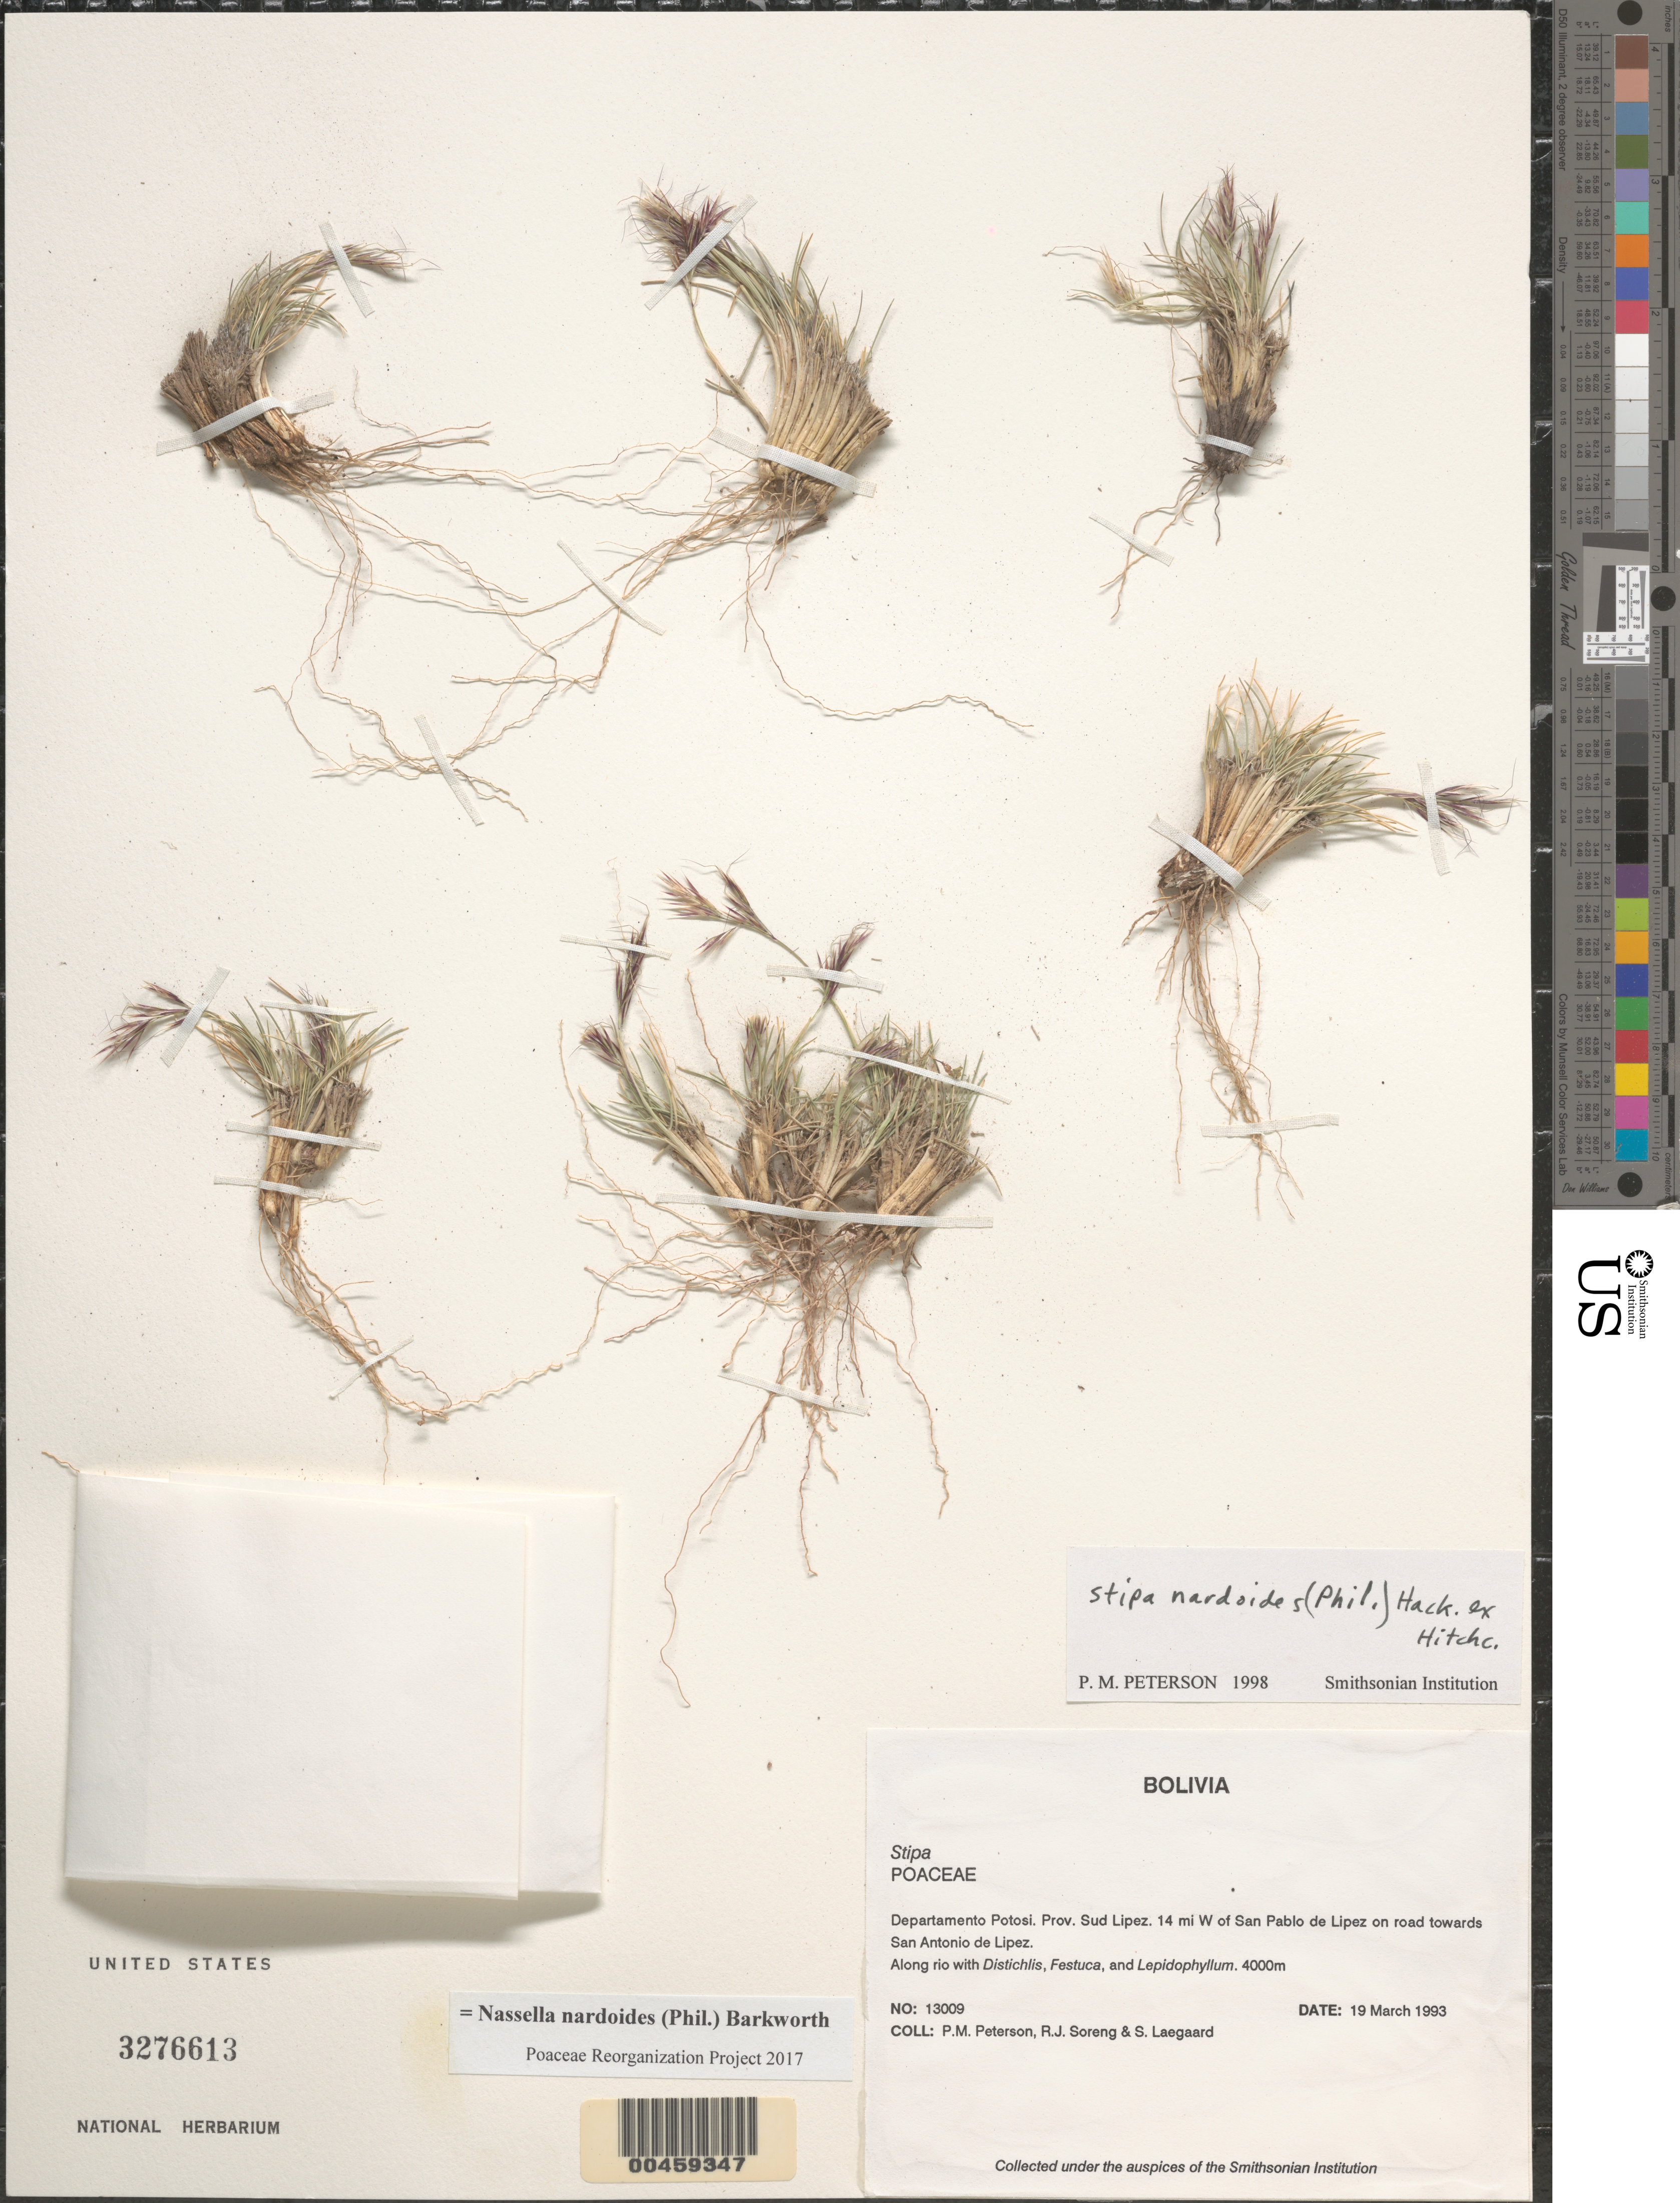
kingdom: Plantae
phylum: Tracheophyta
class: Liliopsida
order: Poales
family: Poaceae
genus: Nassella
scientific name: Nassella nardoides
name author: (Phil.) Barkworth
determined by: Poaceae Reorganization Project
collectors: P. M. Peterson, R. J. Soreng & S. Lægaard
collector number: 13009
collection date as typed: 19 Mar 1993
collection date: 1993-03-19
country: Bolivia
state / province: Potosí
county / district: Sud Lípez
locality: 14 mi W of San Pablo de Lipez on road towards San Antonia de Lipez.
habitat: Along rio with Distichlis, Festuca, and Lepidophyllum.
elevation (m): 4000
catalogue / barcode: US 3276613